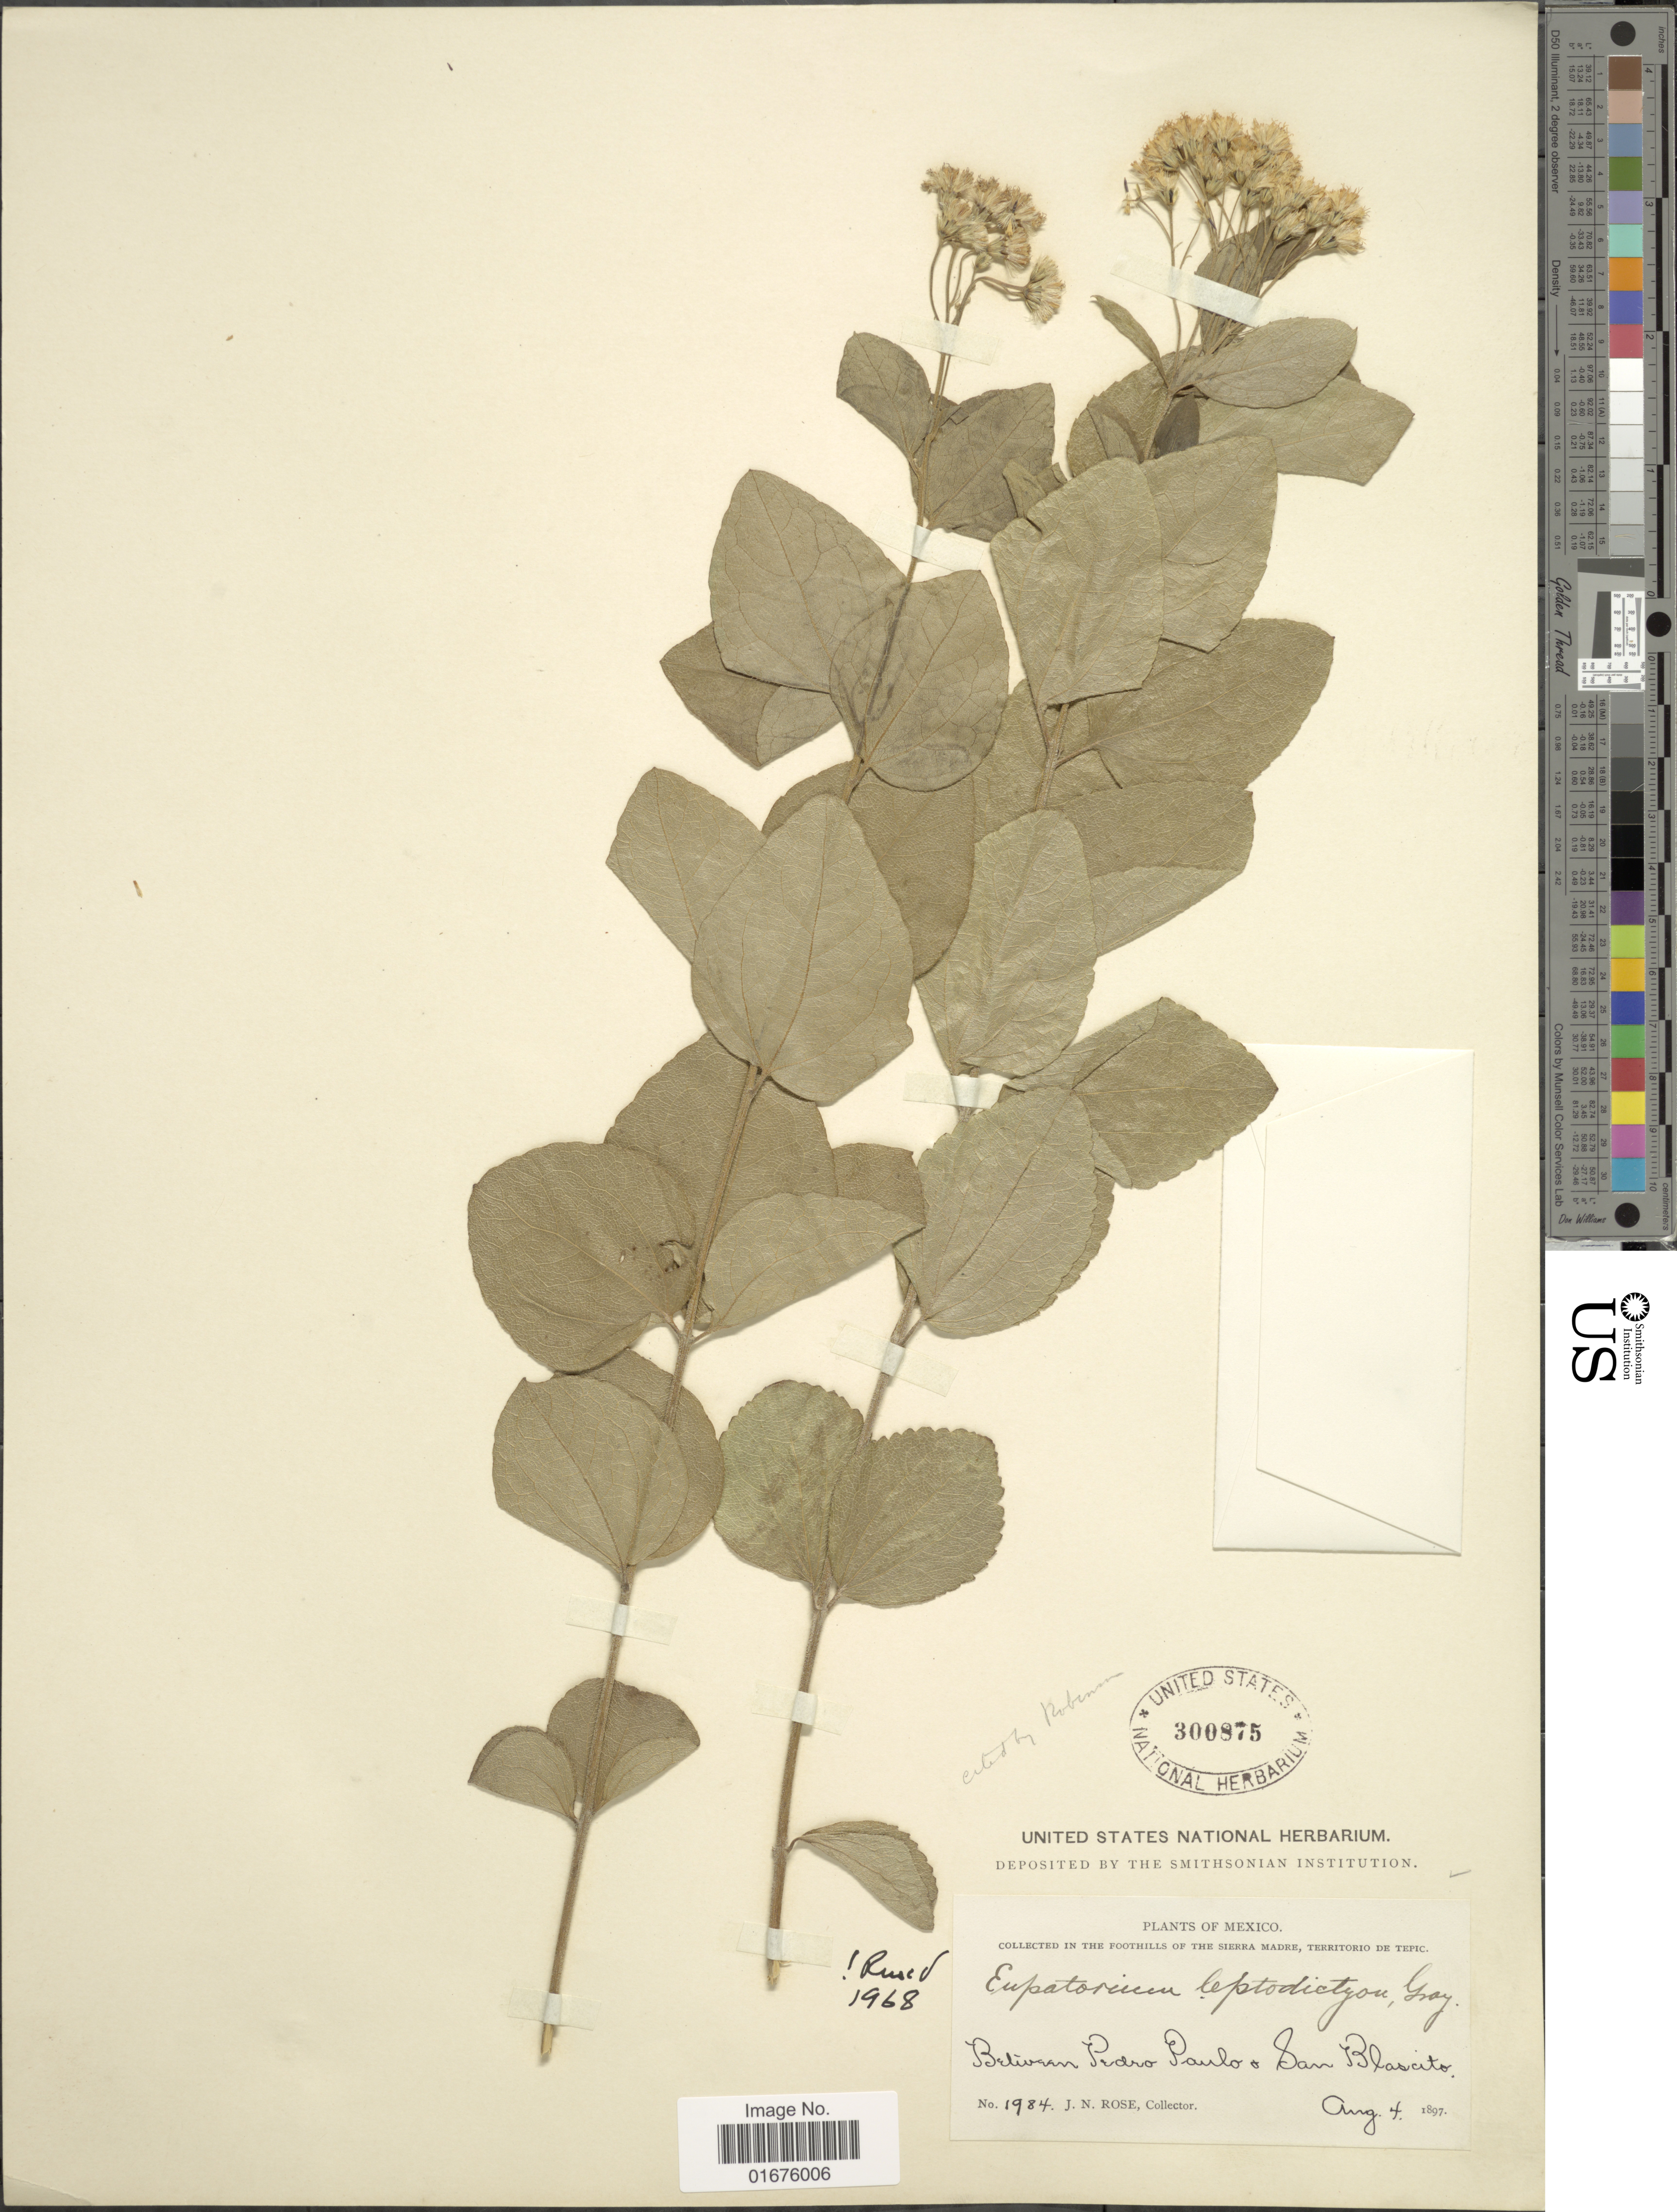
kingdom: Plantae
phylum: Tracheophyta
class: Magnoliopsida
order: Asterales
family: Asteraceae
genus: Ageratina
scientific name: Ageratina leptodictyon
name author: (A. Gray) R.M. King & H. Rob.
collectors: J. N. Rose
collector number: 1984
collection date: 1897-08-04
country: Mexico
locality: Foothills of the Sierra Madre, Territorio de Tepic, between Pedro Paulo & San Blascito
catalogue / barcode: US 300875